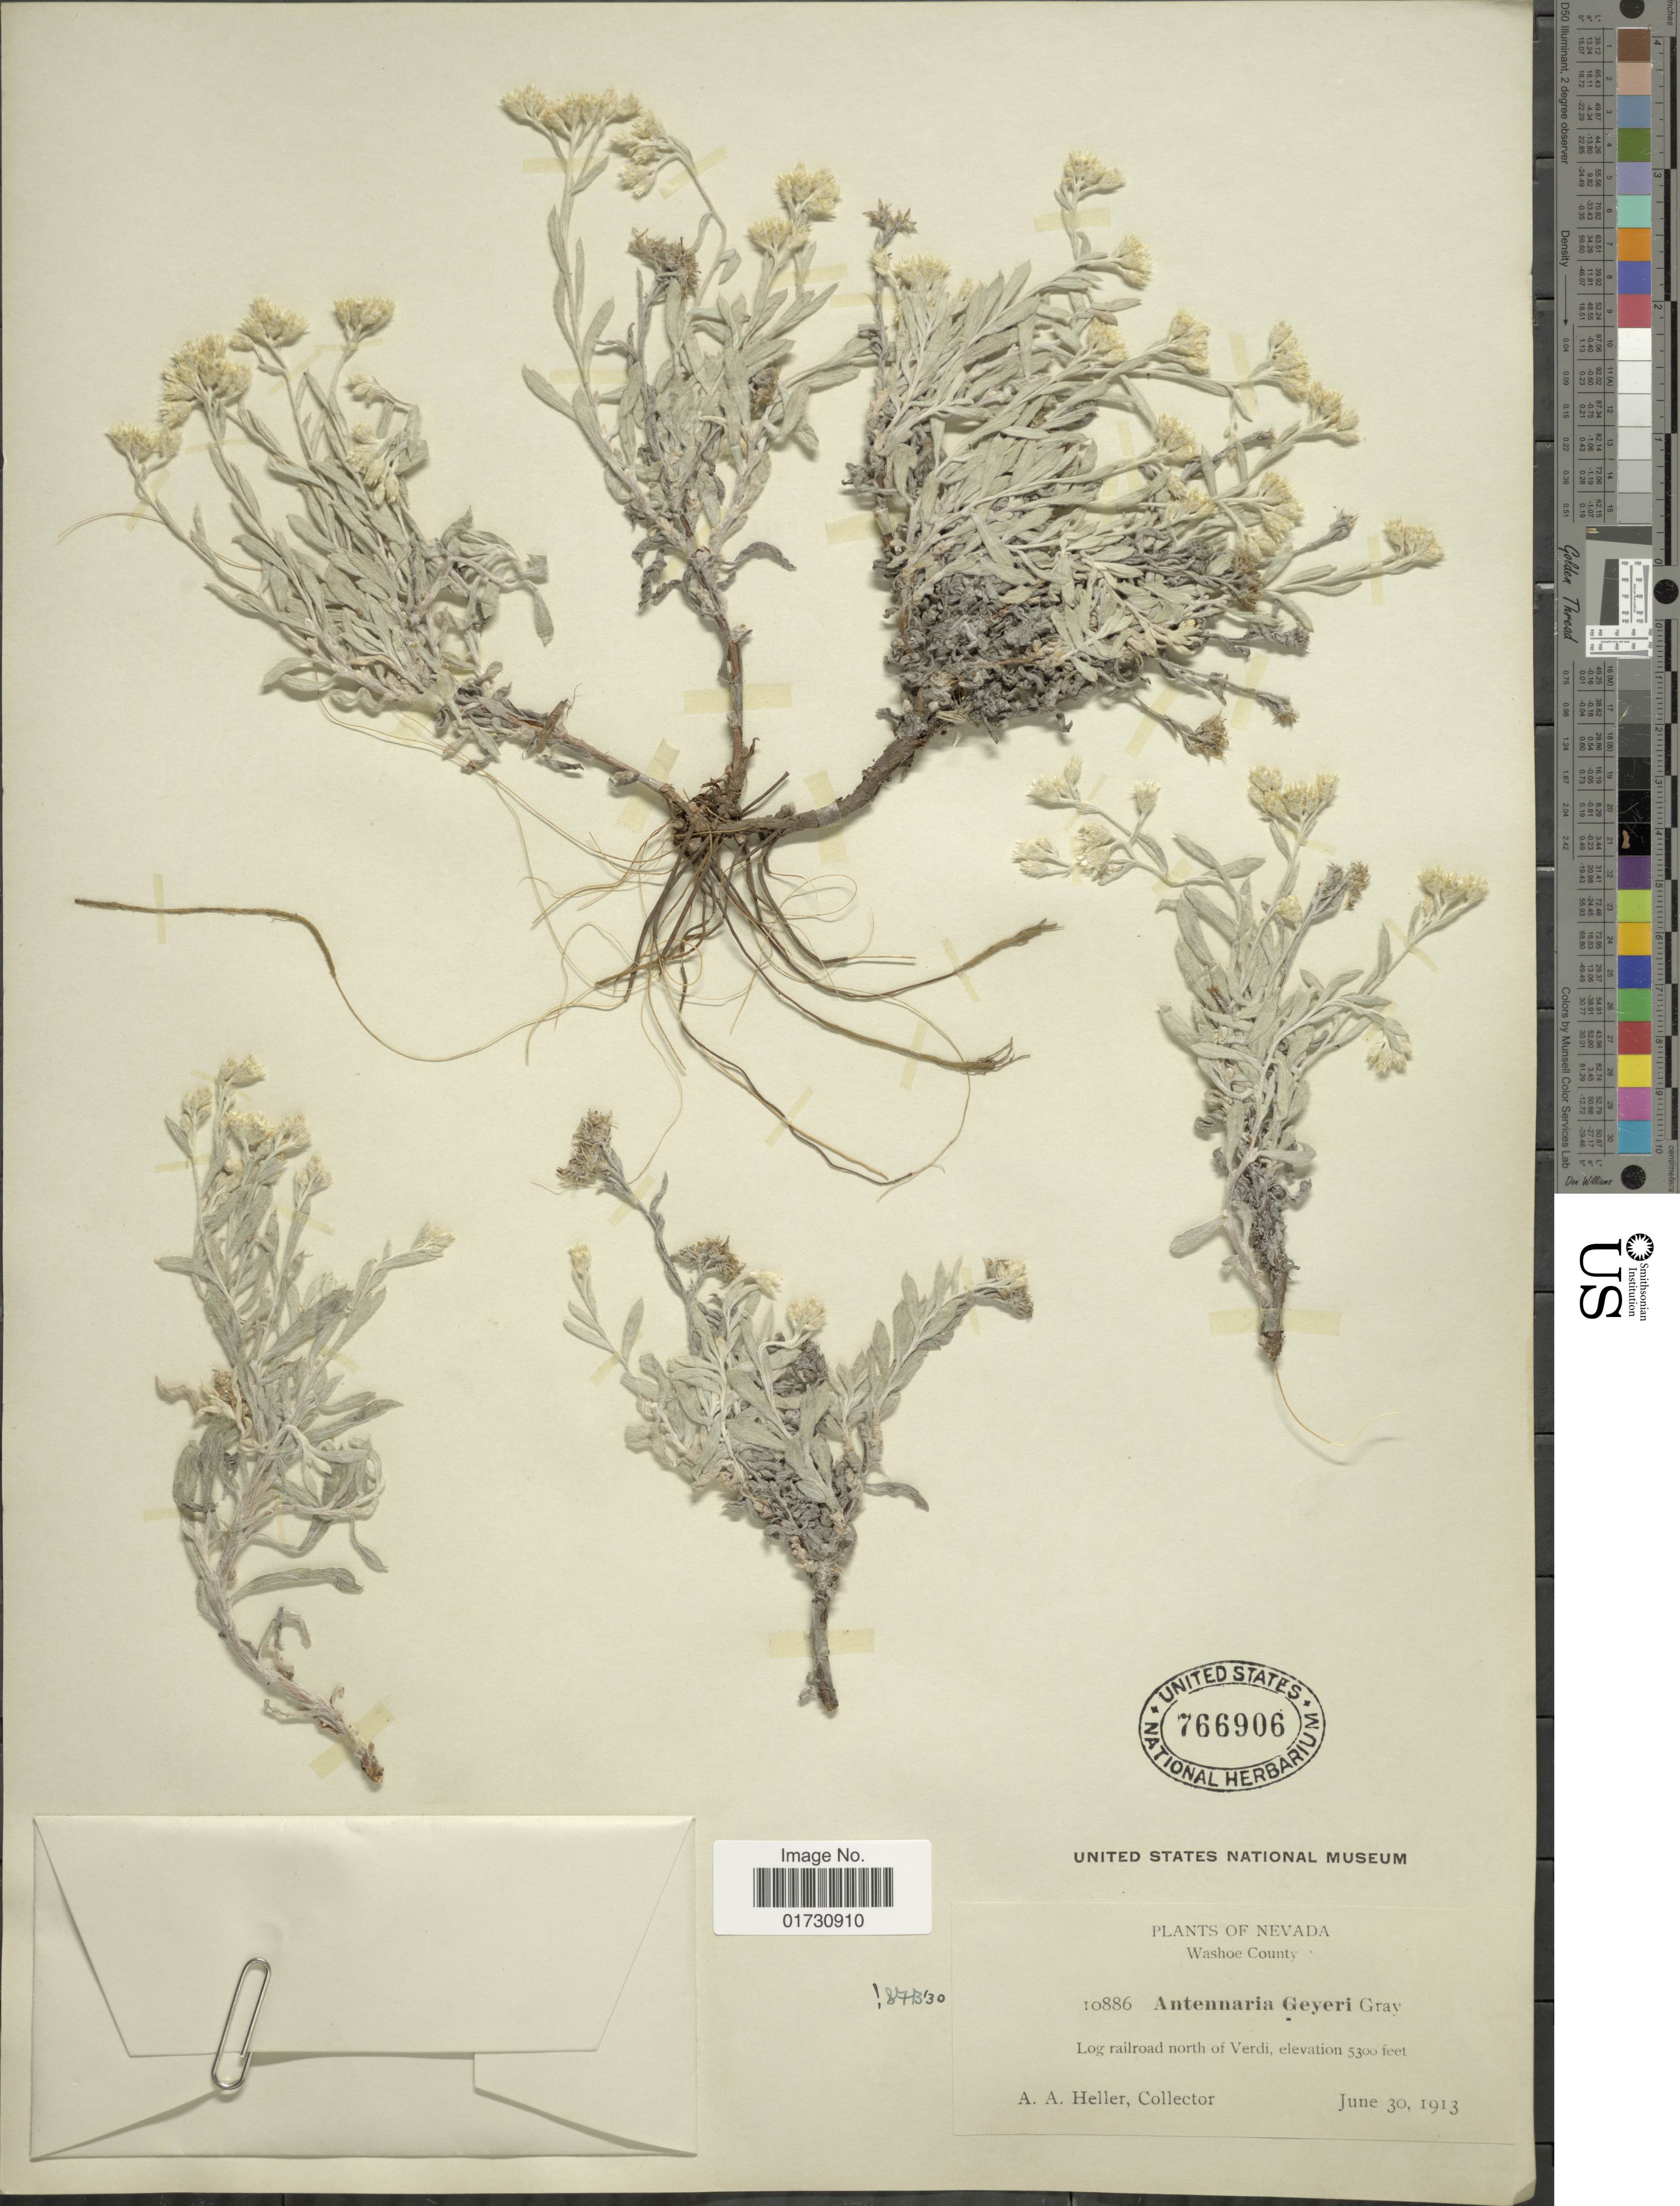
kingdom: Plantae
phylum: Tracheophyta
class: Magnoliopsida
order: Asterales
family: Asteraceae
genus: Antennaria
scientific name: Antennaria geyeri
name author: A. Gray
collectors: A. A. Heller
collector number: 10886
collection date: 1913-06-30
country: United States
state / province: Nevada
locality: Washoe County, Log railrooad north of Verdi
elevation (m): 1615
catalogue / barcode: US 766906